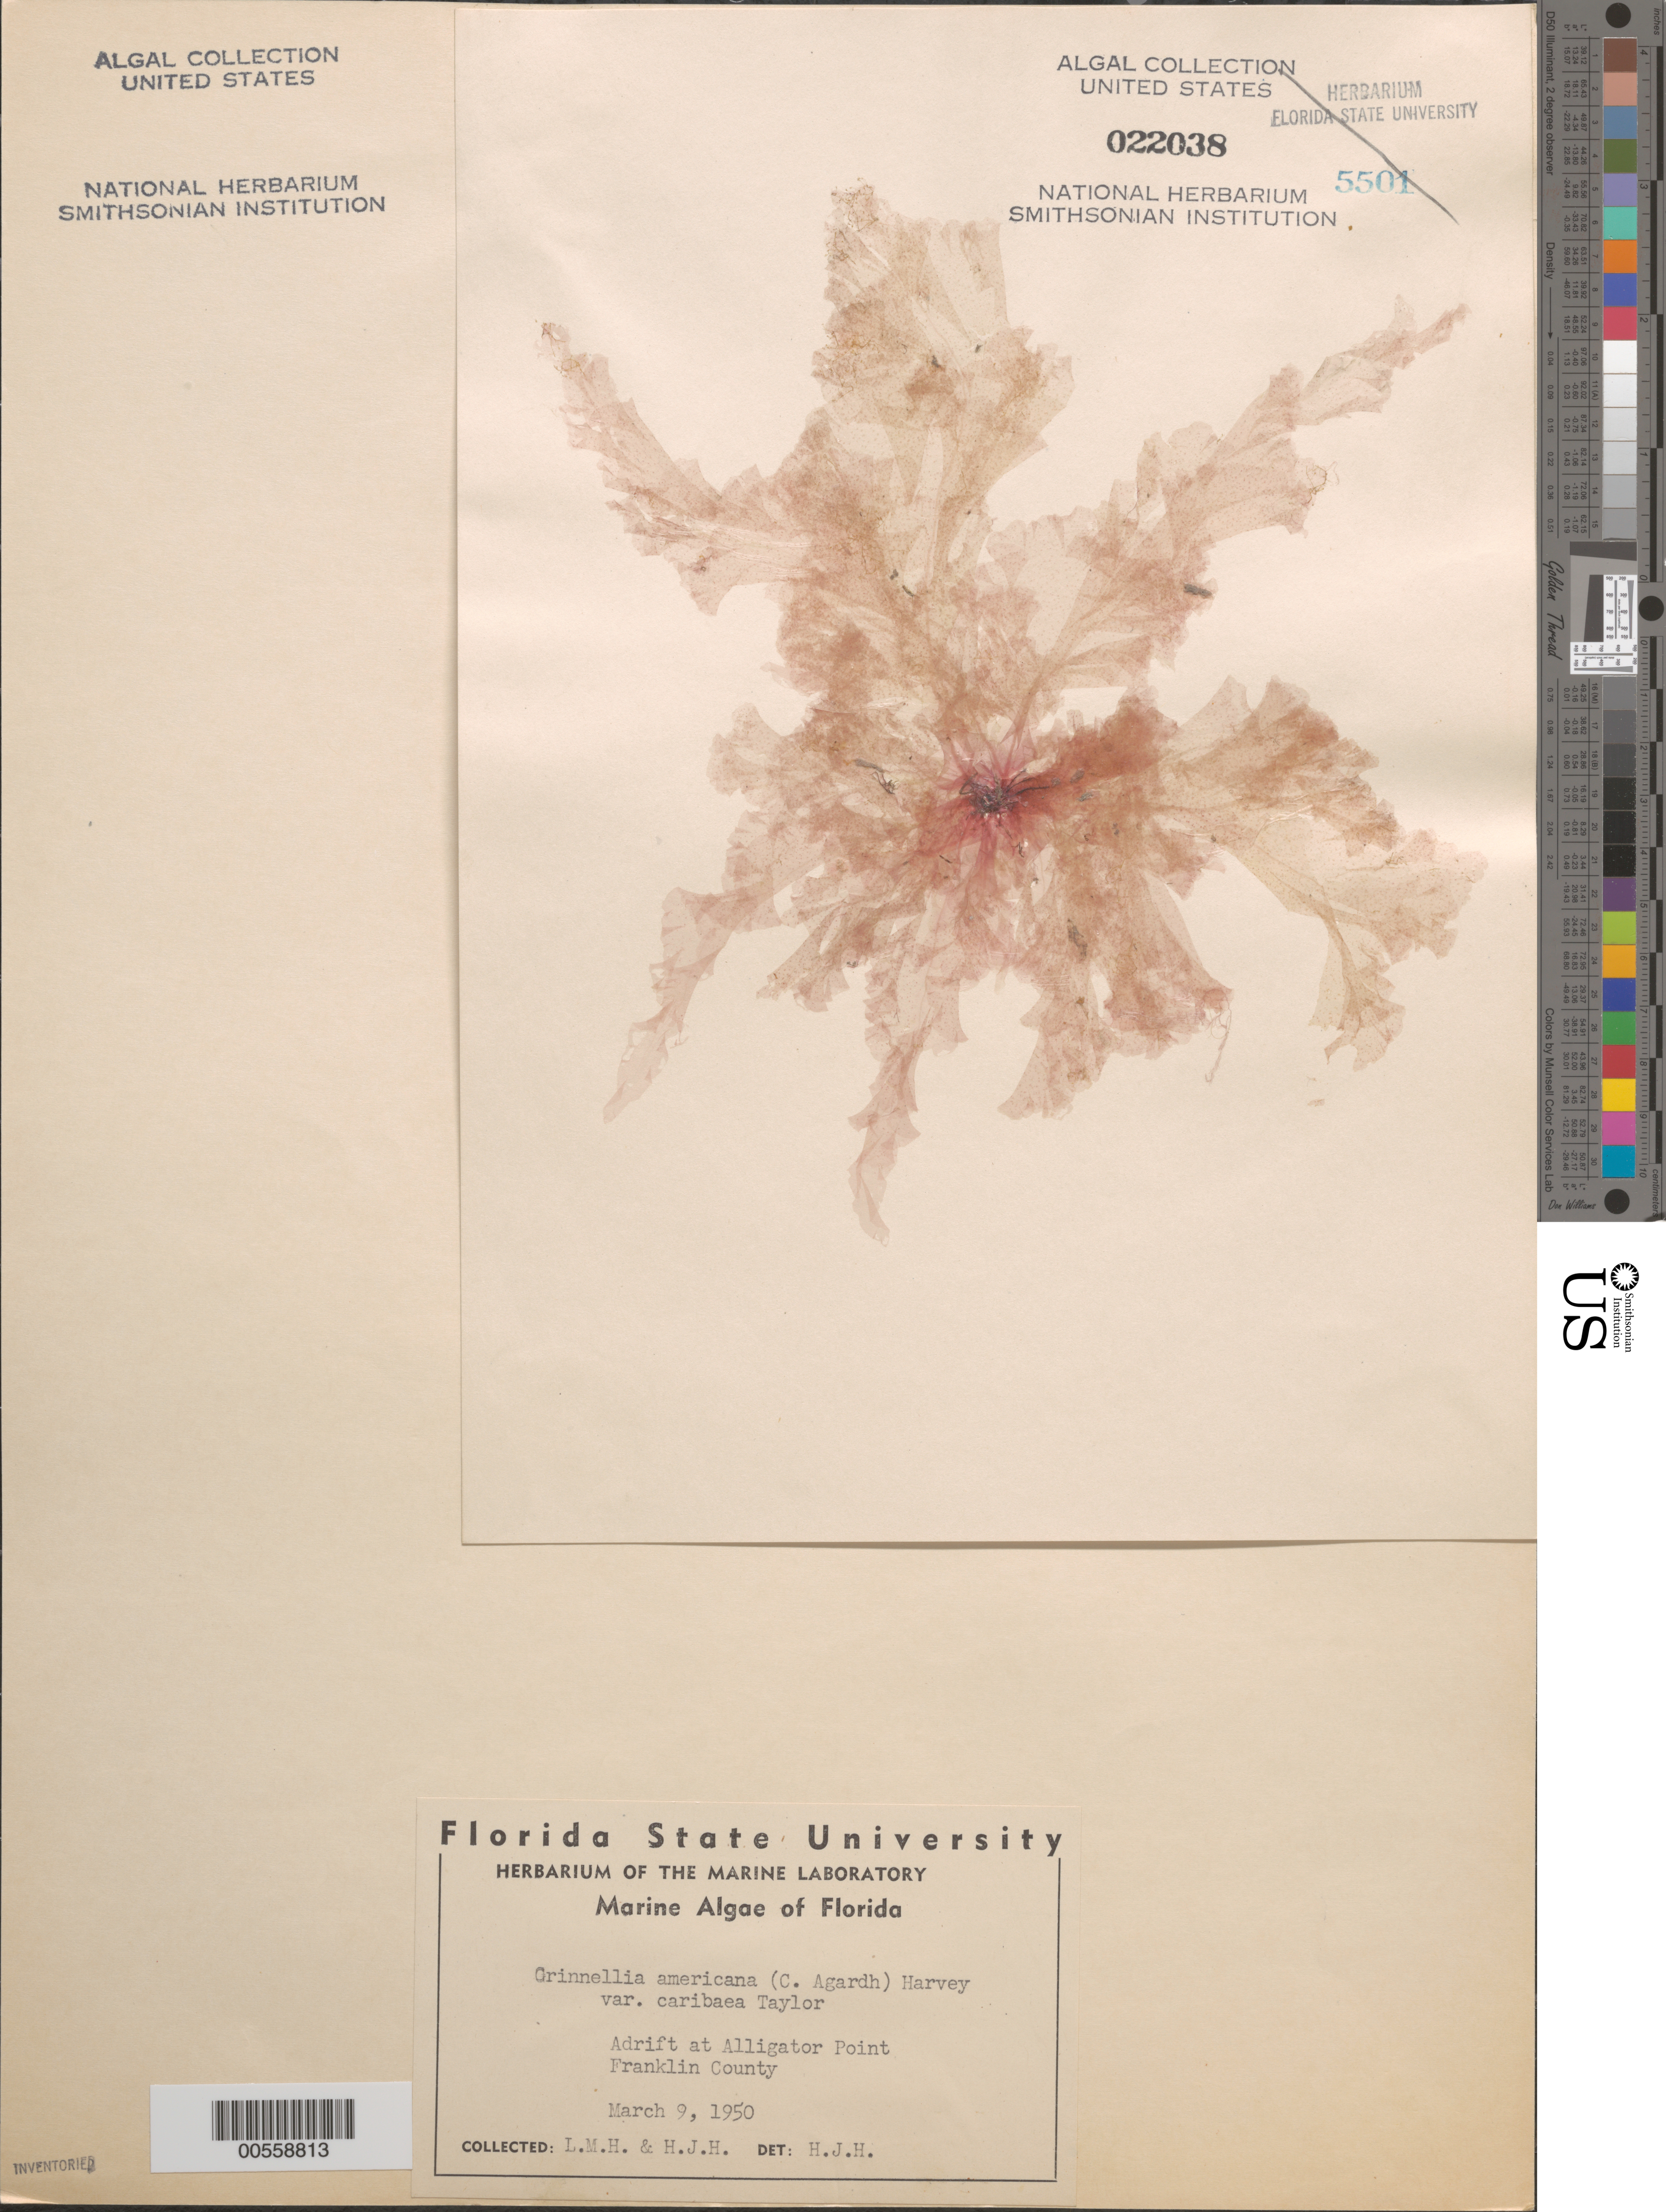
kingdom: Plantae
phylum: Rhodophyta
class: Florideophyceae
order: Ceramiales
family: Delesseriaceae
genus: Grinnellia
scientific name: Grinnellia americana var. caribaea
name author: W.R. Taylor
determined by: Humm, Harold J.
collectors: L. Henry & H. J. Humm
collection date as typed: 09 Mar 1950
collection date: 1950-03-09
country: United States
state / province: Florida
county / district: Franklin County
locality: Alligator Point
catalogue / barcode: US 22038